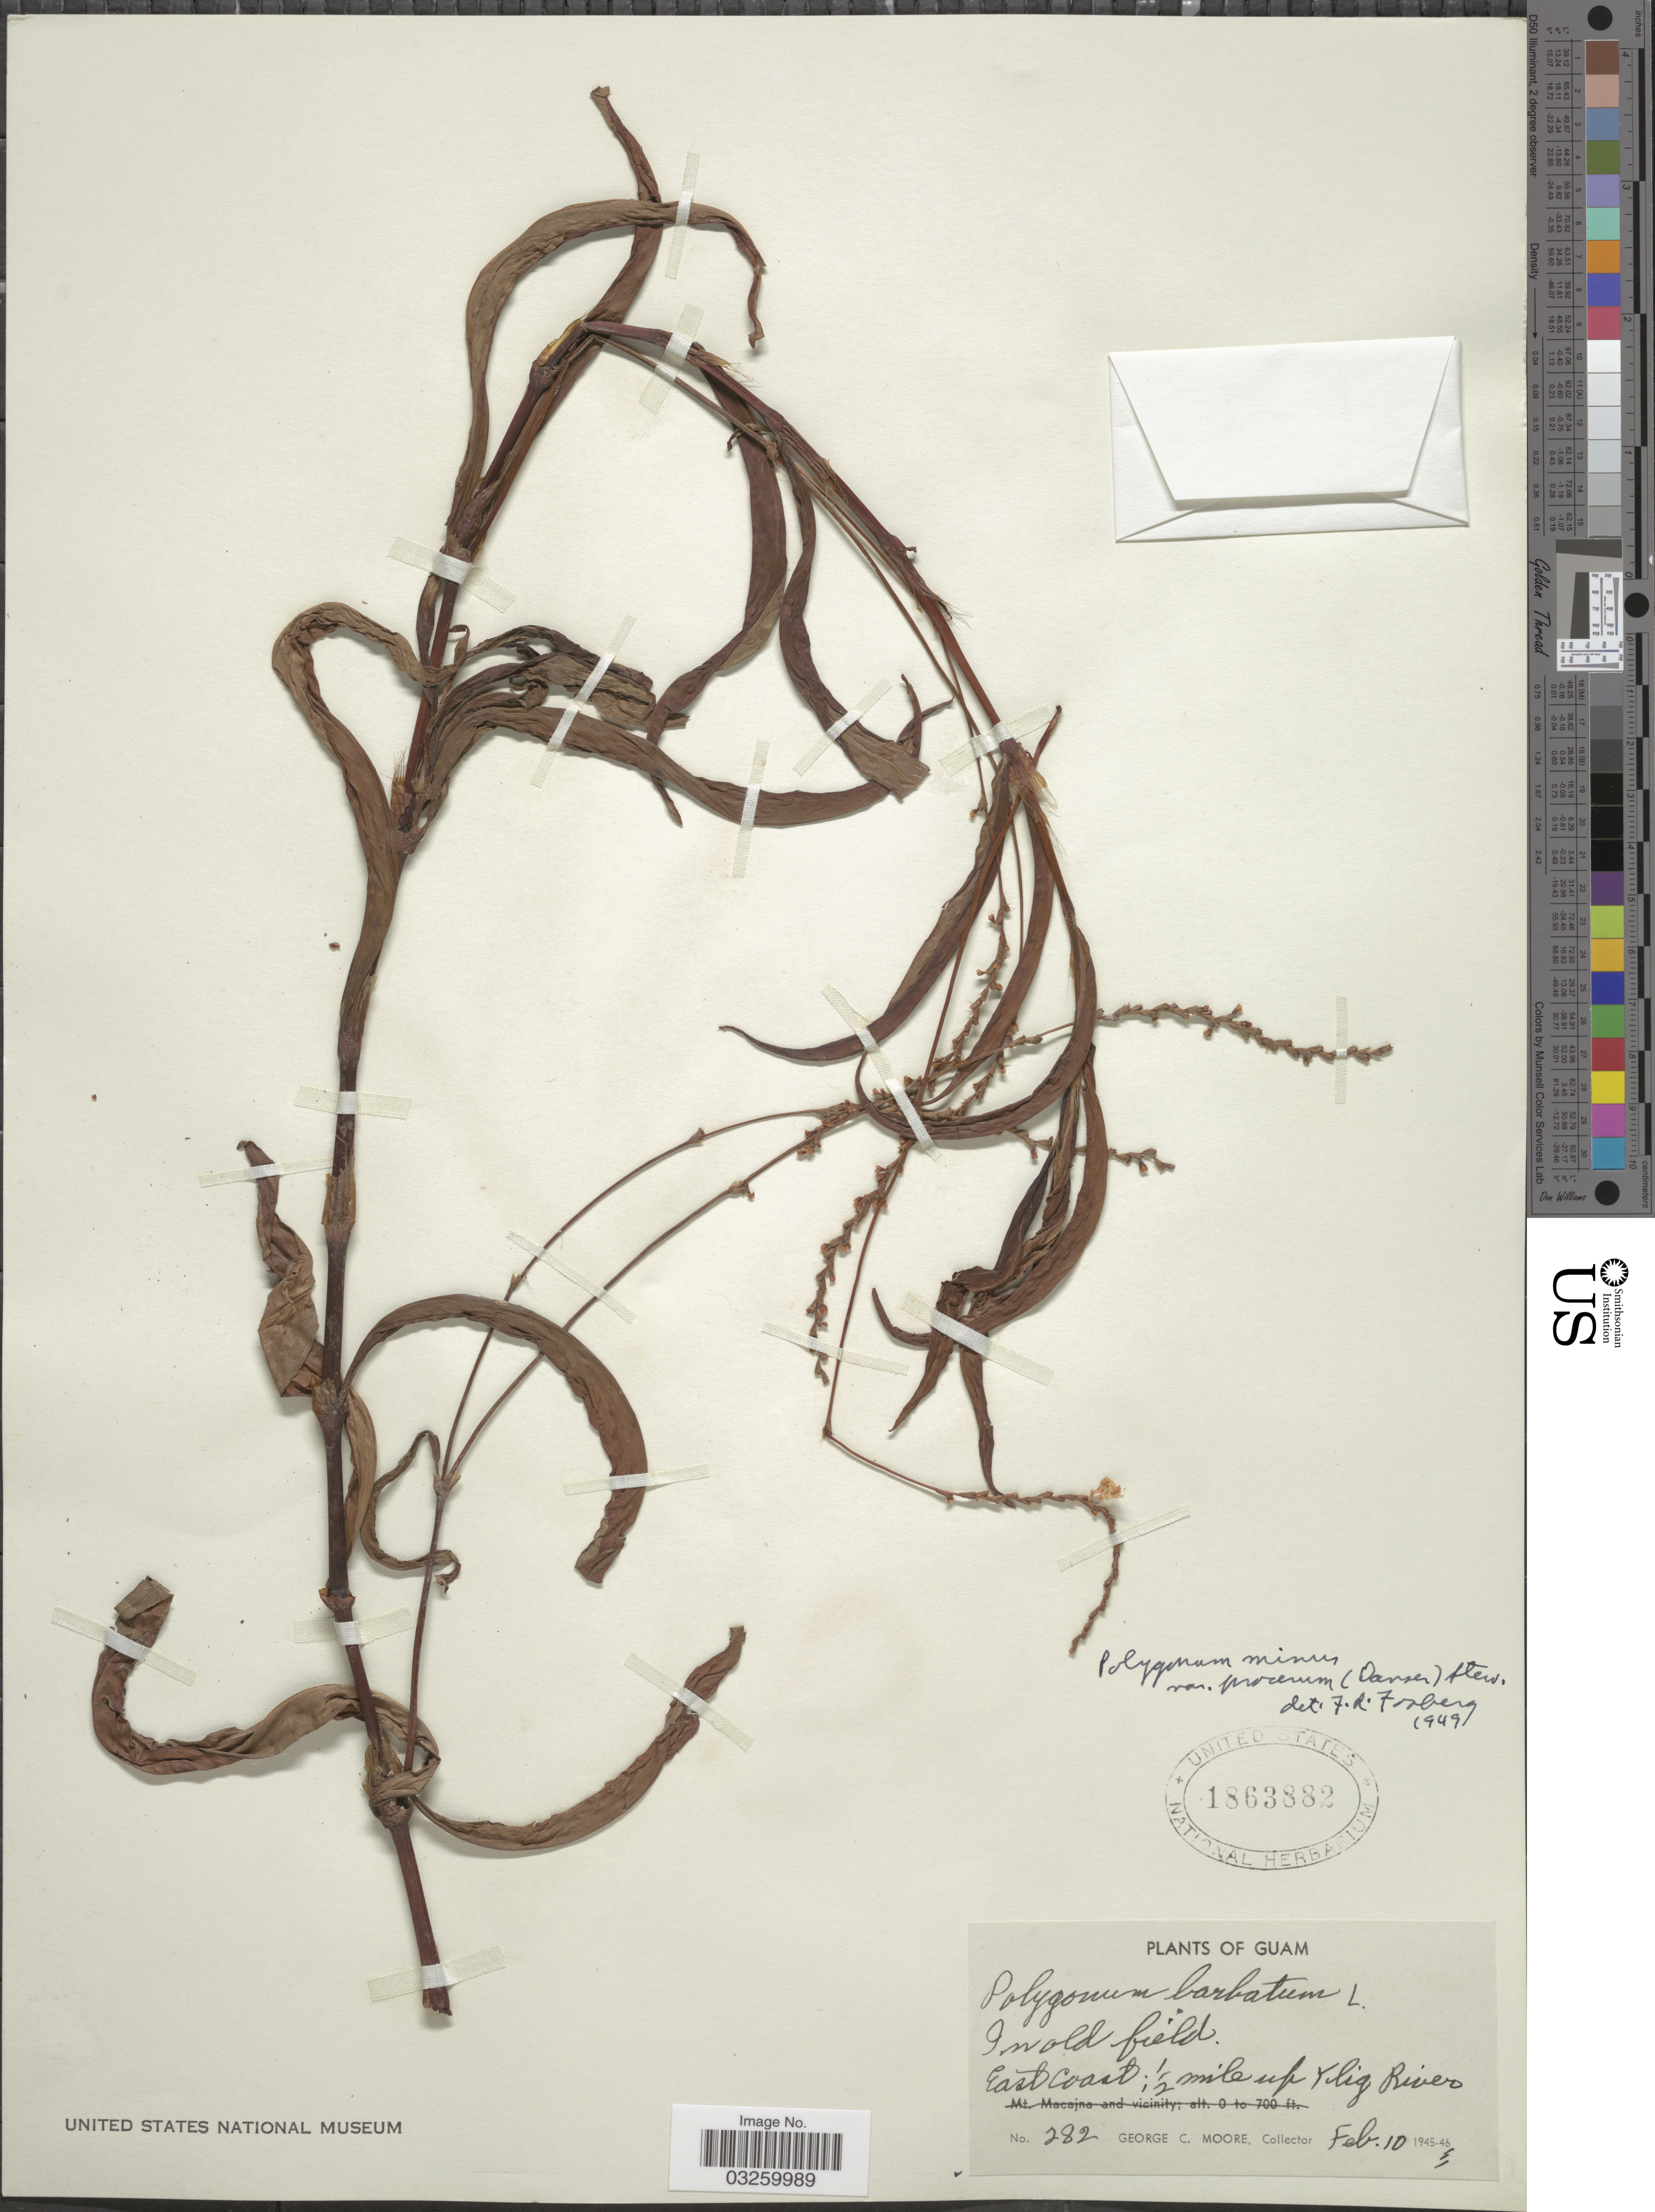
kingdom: Plantae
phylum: Tracheophyta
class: Magnoliopsida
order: Caryophyllales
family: Polygonaceae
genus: Persicaria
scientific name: Persicaria minor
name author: (Huds.) Opiz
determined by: Wagner, W. L., (BOT), Smithsonian Institution - National Museum of Natural History (UNITED STATES)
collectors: G. C. Moore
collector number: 282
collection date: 1946-02-10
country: Guam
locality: East Coast; ½ mile up Ylig River.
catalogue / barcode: US 1863882